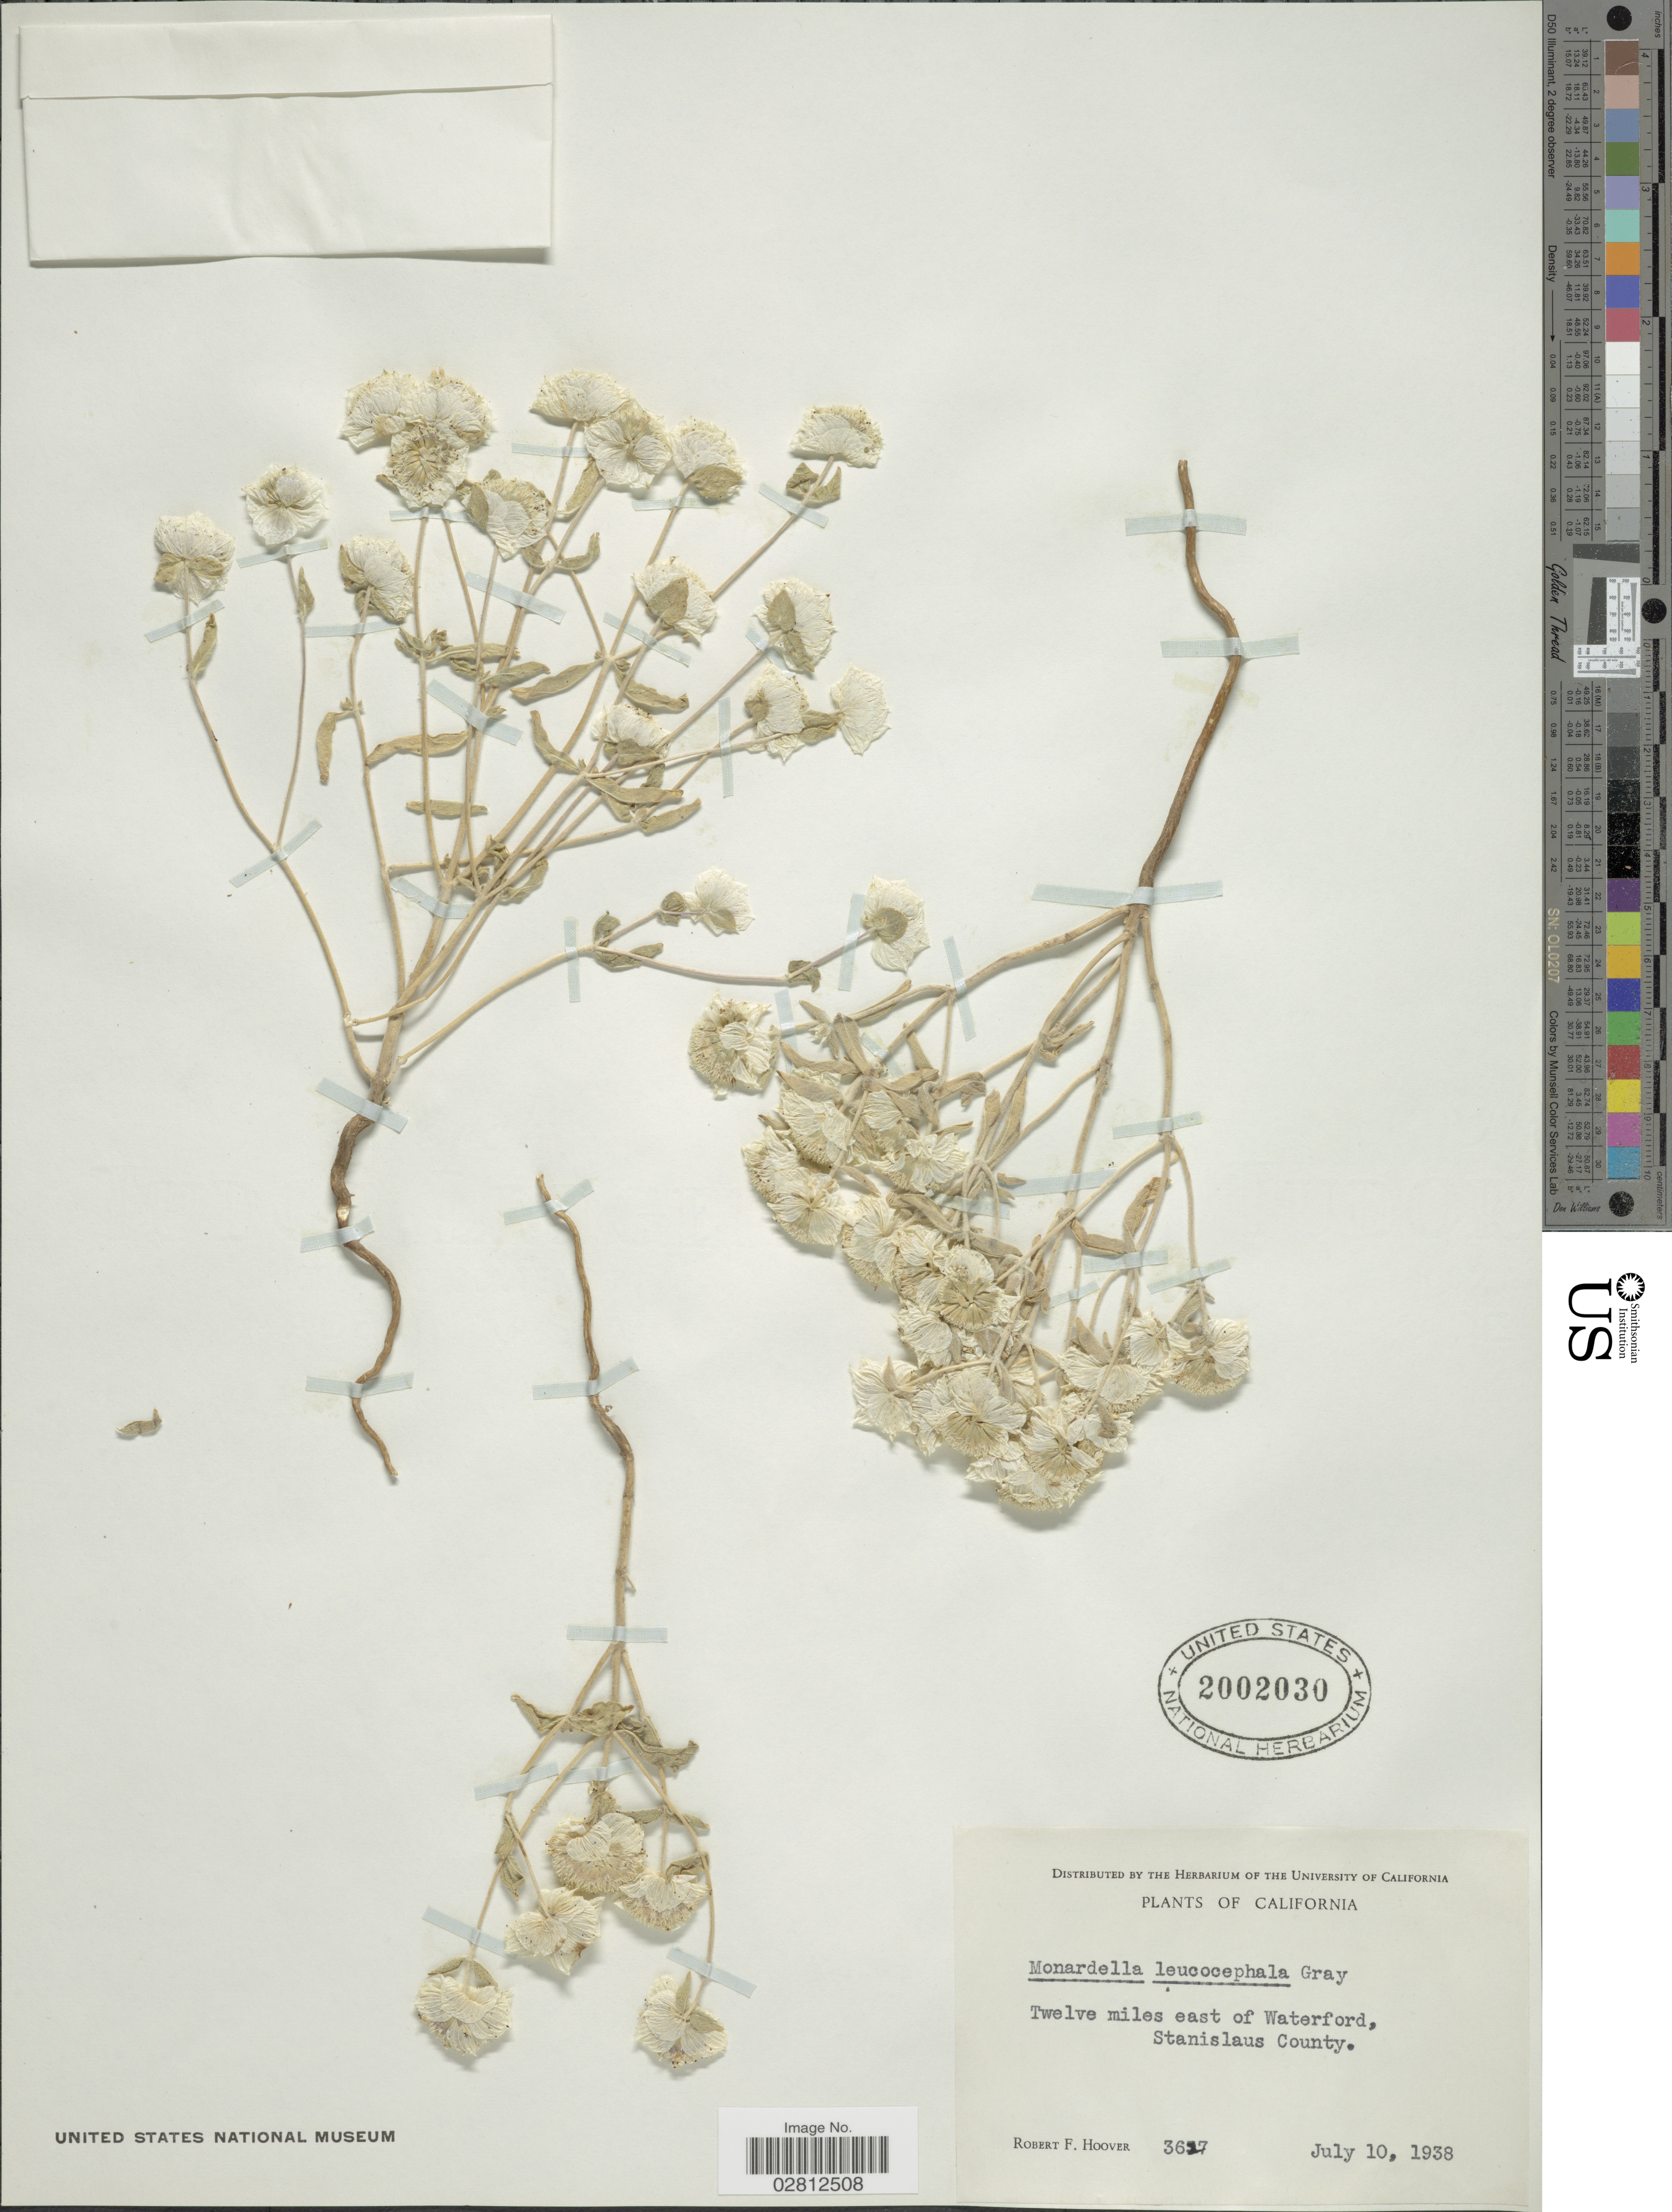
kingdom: Plantae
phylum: Tracheophyta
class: Magnoliopsida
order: Lamiales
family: Lamiaceae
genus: Monardella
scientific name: Monardella leucocephala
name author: A. Gray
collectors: R. F. Hoover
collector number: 3627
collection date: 1938-10-10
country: United States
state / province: California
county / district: Stanislaus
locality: Twelve miles east of Waterford, Stanislaus County.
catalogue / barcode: US 2002030